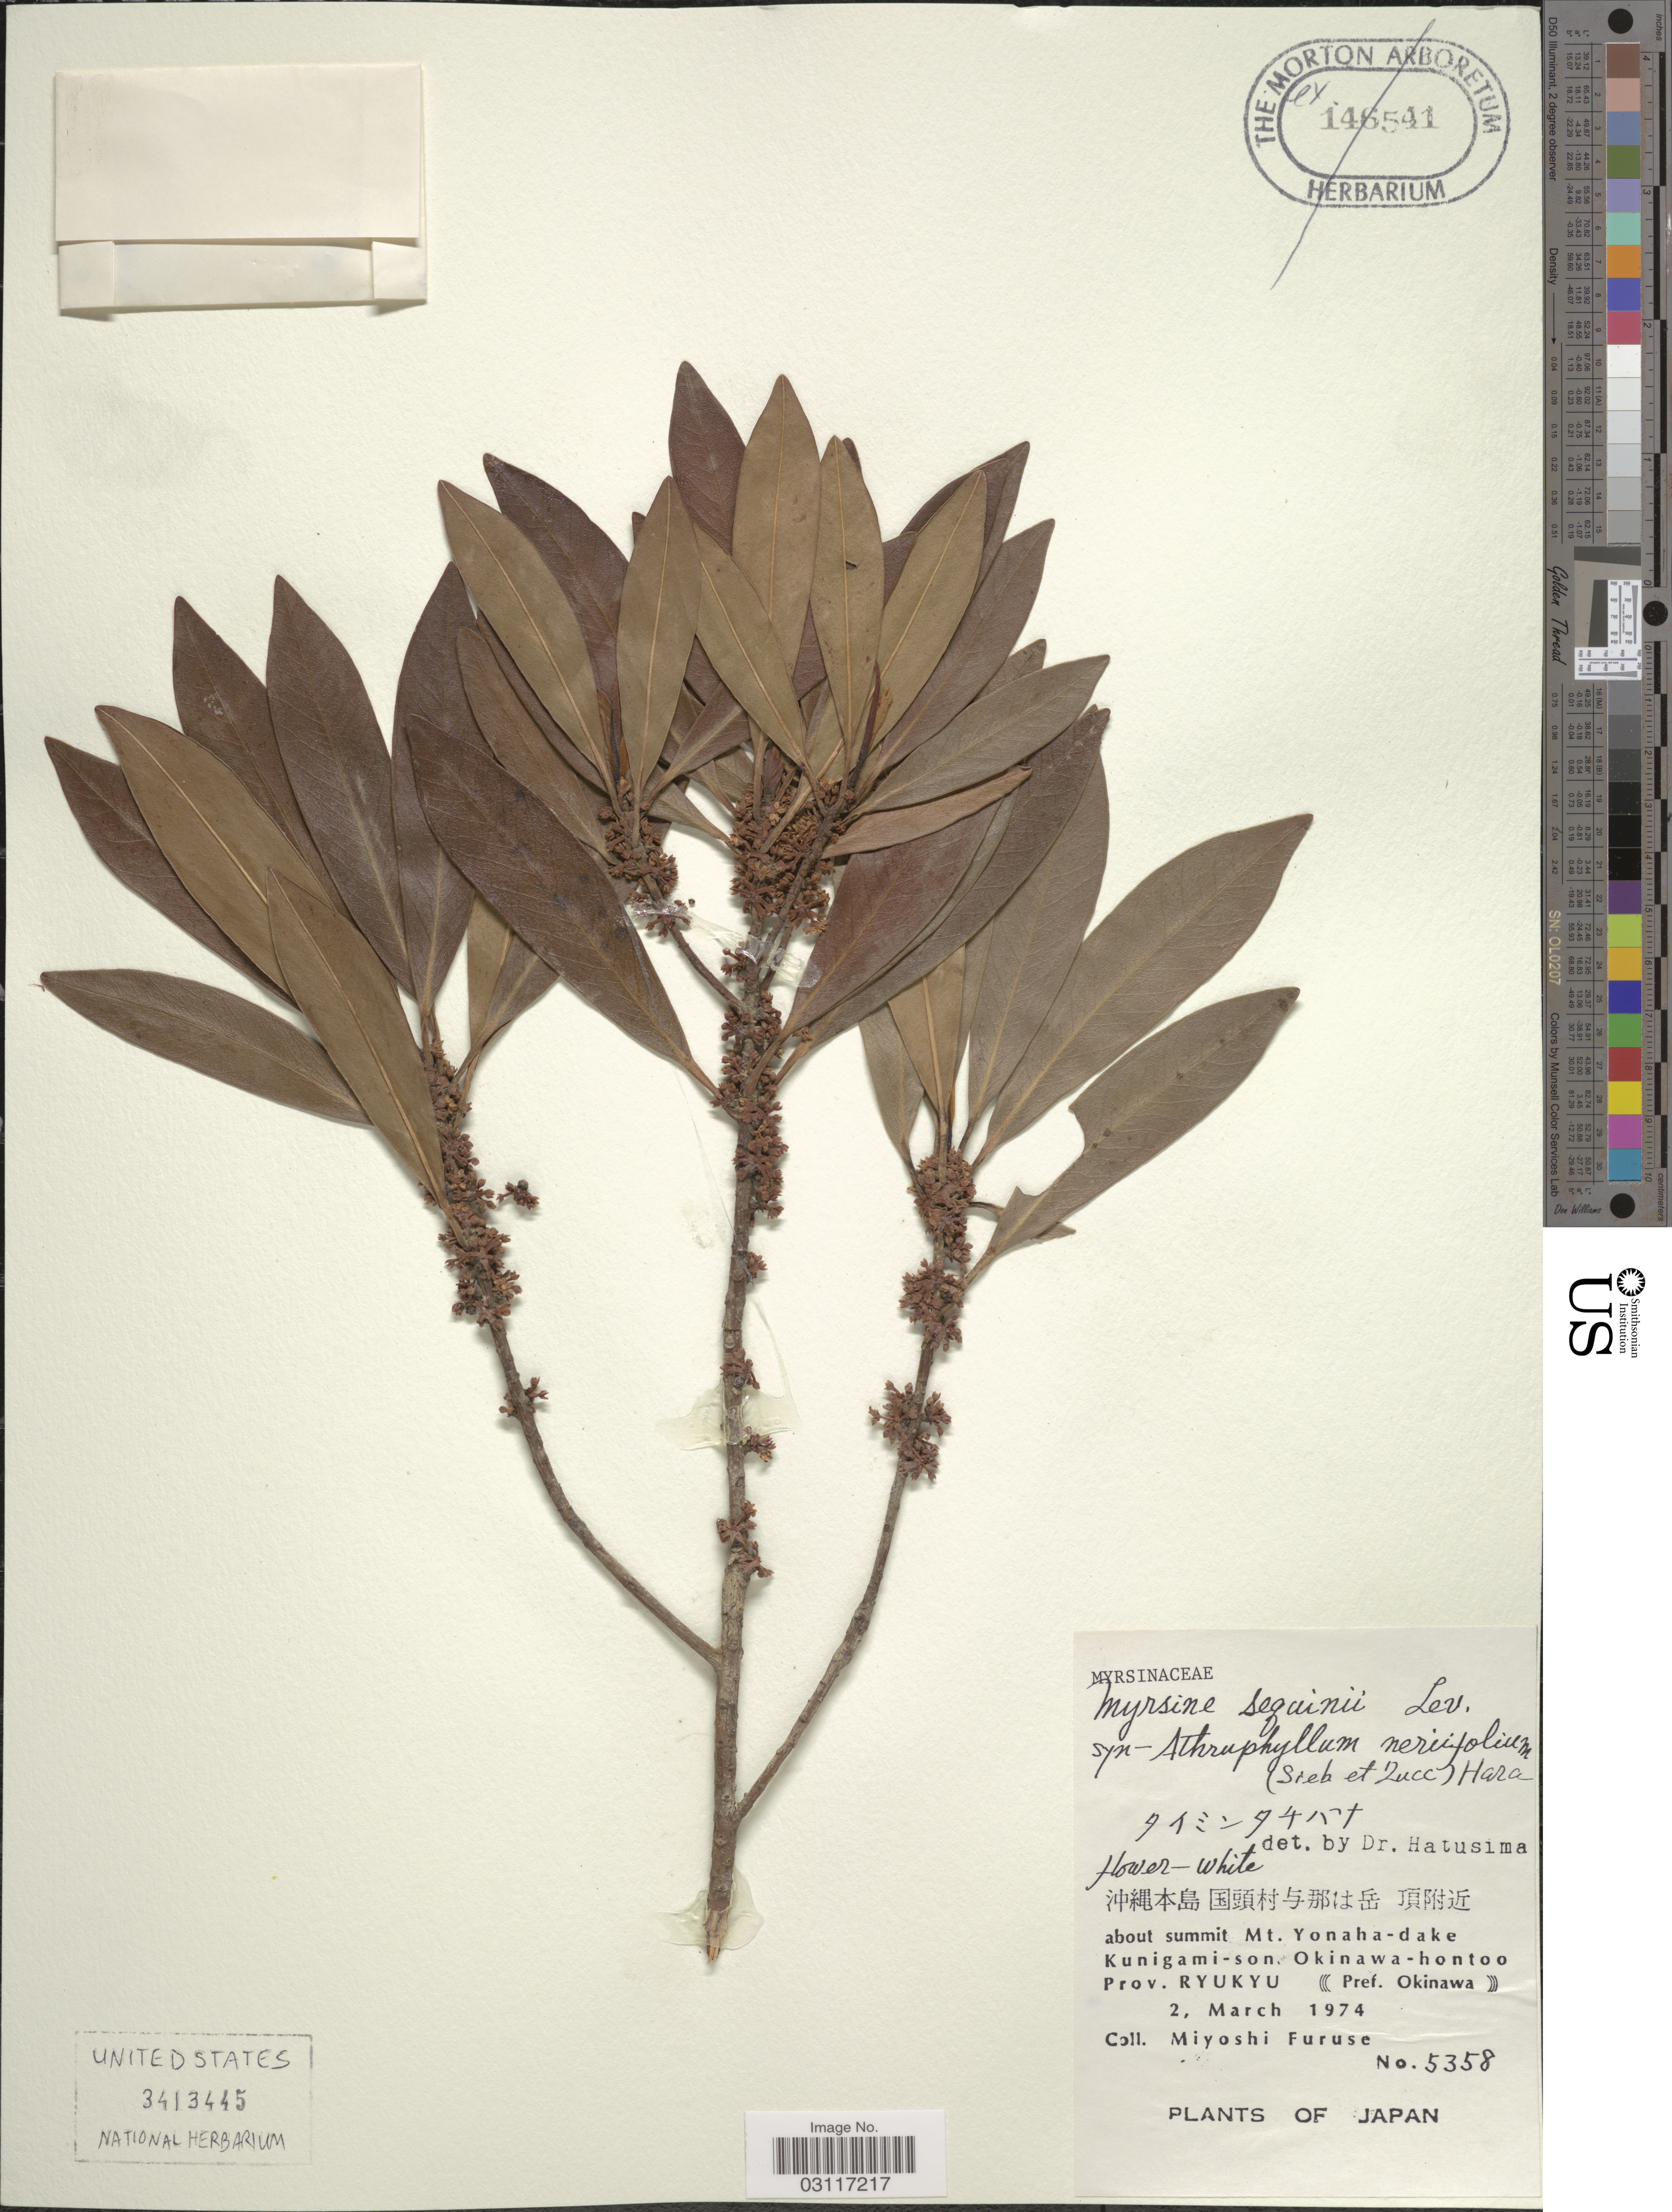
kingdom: Plantae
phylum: Tracheophyta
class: Magnoliopsida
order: Ericales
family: Primulaceae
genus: Myrsine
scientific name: Myrsine seguinii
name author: H. Lév.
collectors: M. Furuse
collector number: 5358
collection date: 1974-03-02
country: Japan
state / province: Okinawa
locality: About summit Mt. Yonaha-dake Kunigama-son, Okinawa-hontoo. Prov. Ryukyu (Pref. Okinawa).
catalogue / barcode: US 3413445